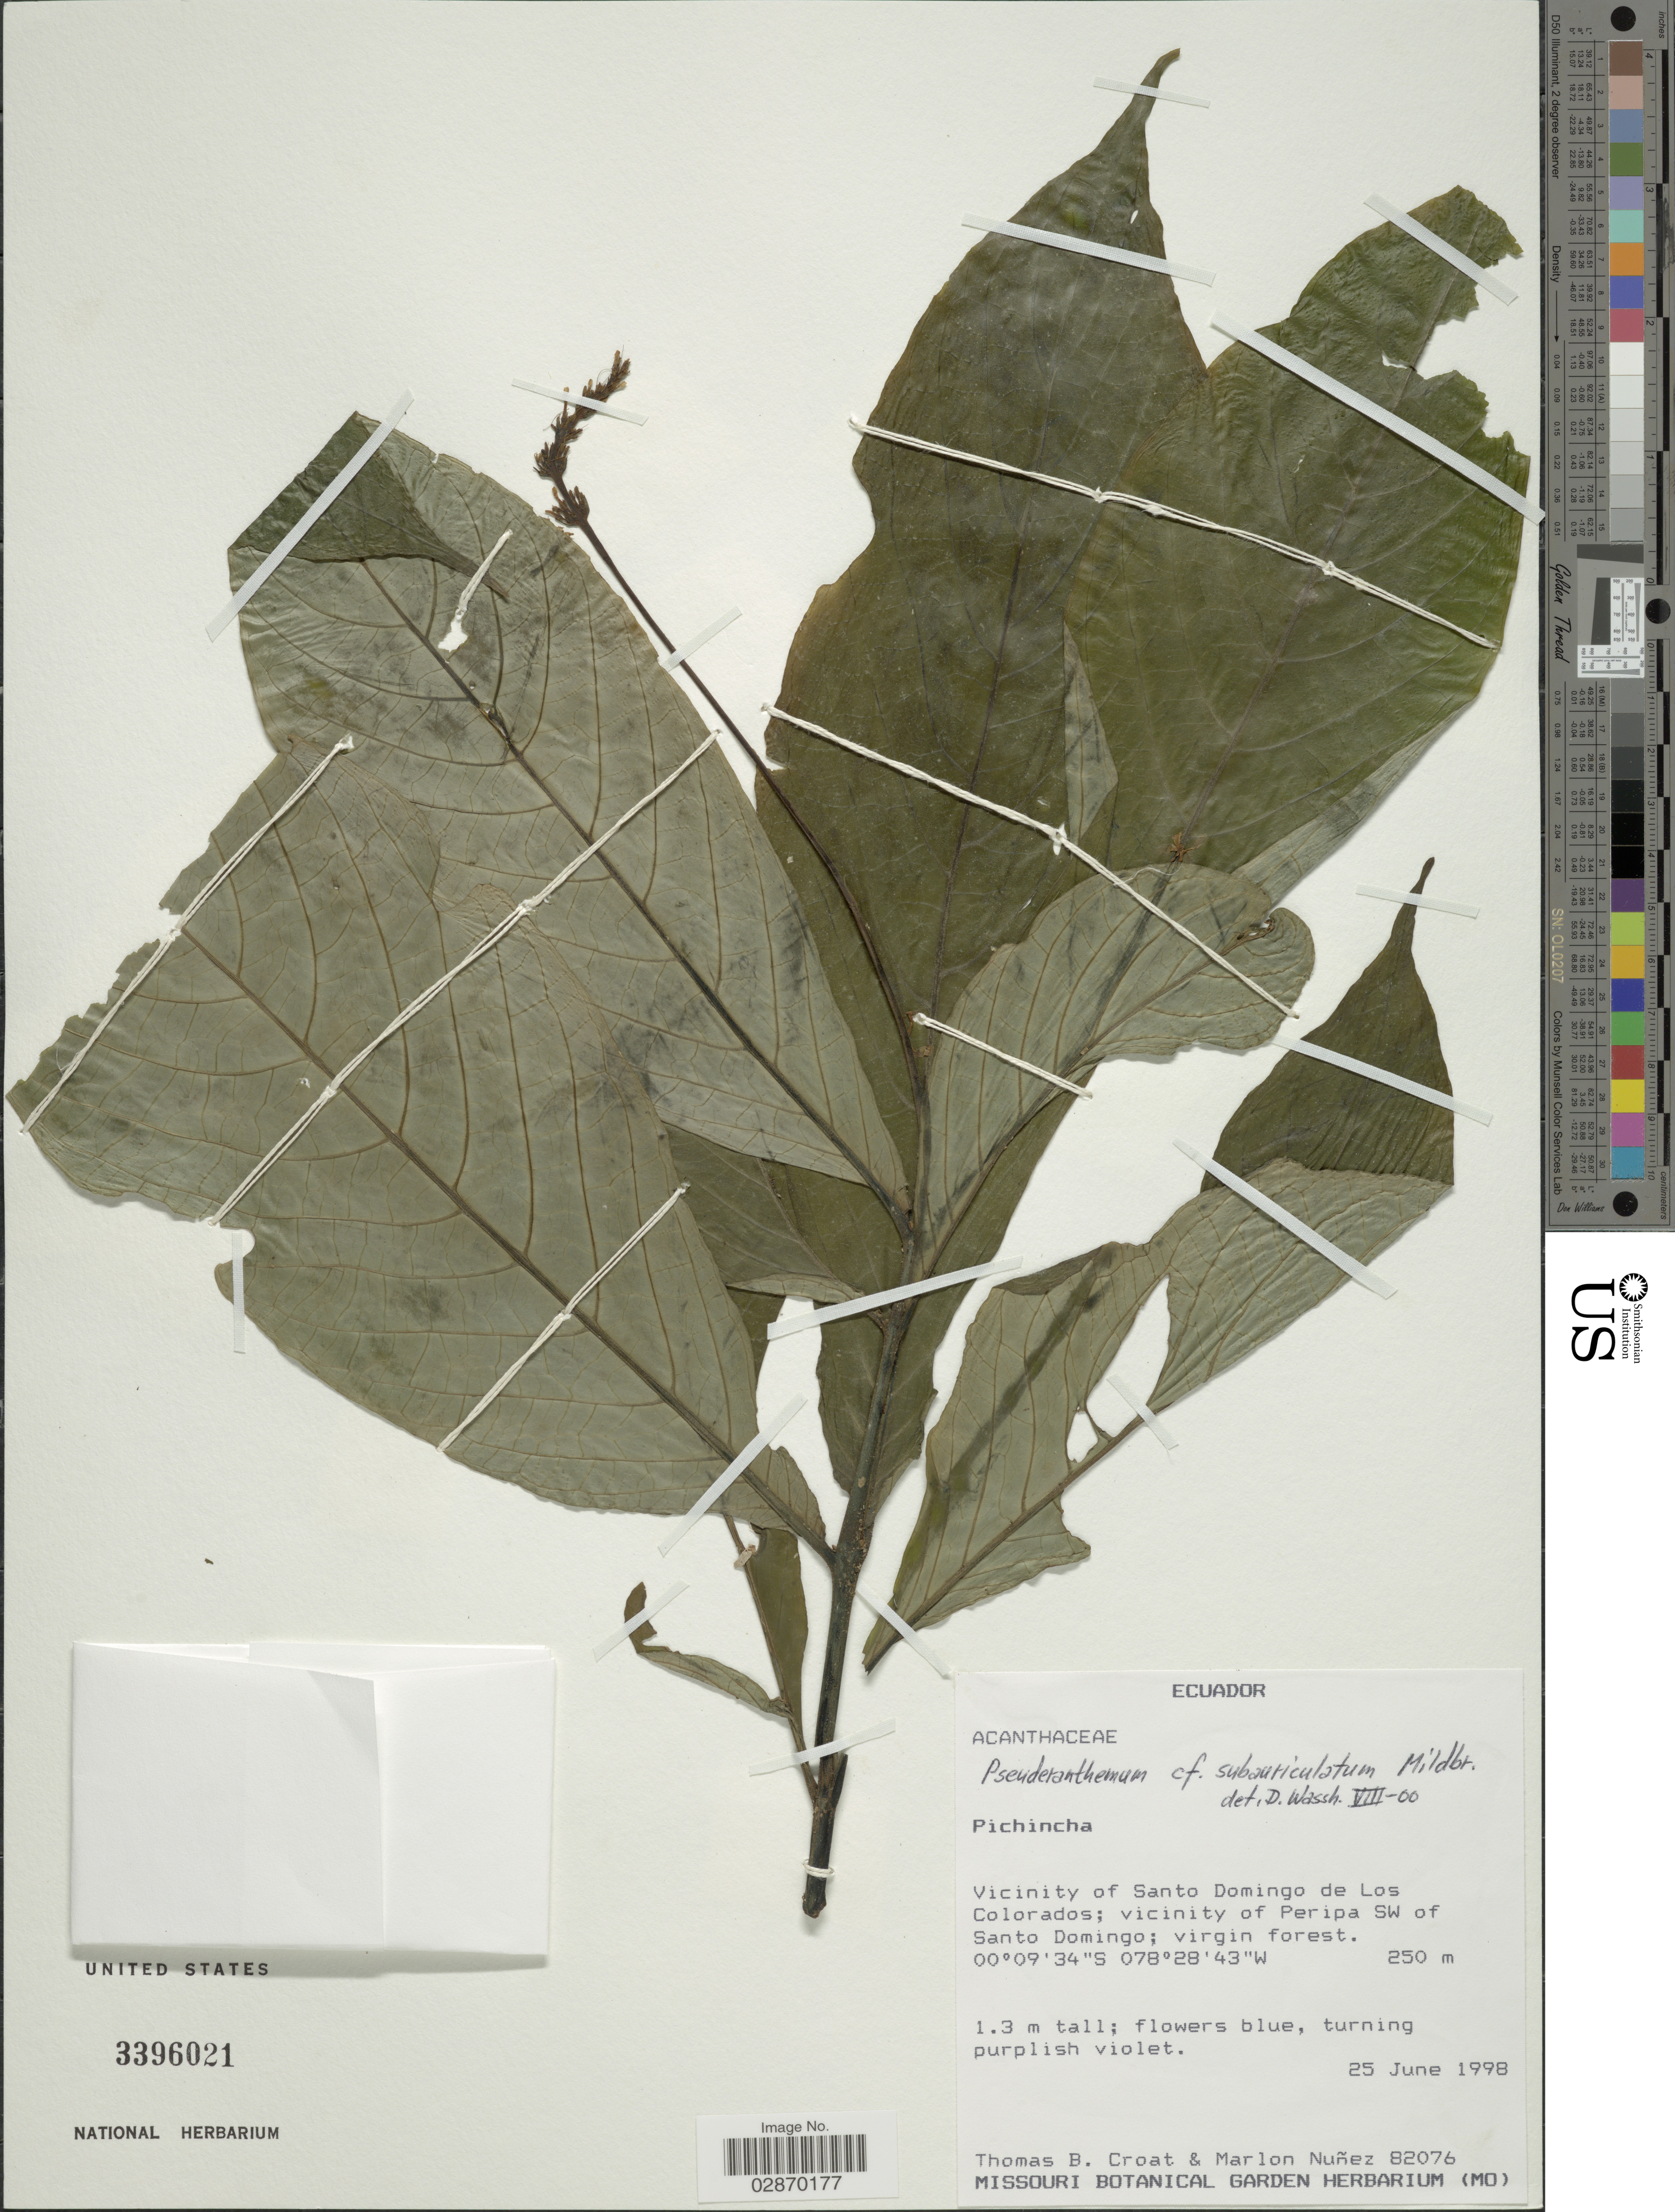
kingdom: Plantae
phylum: Tracheophyta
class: Magnoliopsida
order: Lamiales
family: Acanthaceae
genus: Pseuderanthemum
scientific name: Pseuderanthemum subauriculatum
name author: Mildbr.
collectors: T. B. Croat & M. Núñez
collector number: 82076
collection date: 1998-06-25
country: Ecuador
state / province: Pichincha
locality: Vicinity of Santo Domingo de Los Colorados; vicinity of Peripa SW of Santo Domingo.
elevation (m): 250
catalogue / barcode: US 3396021